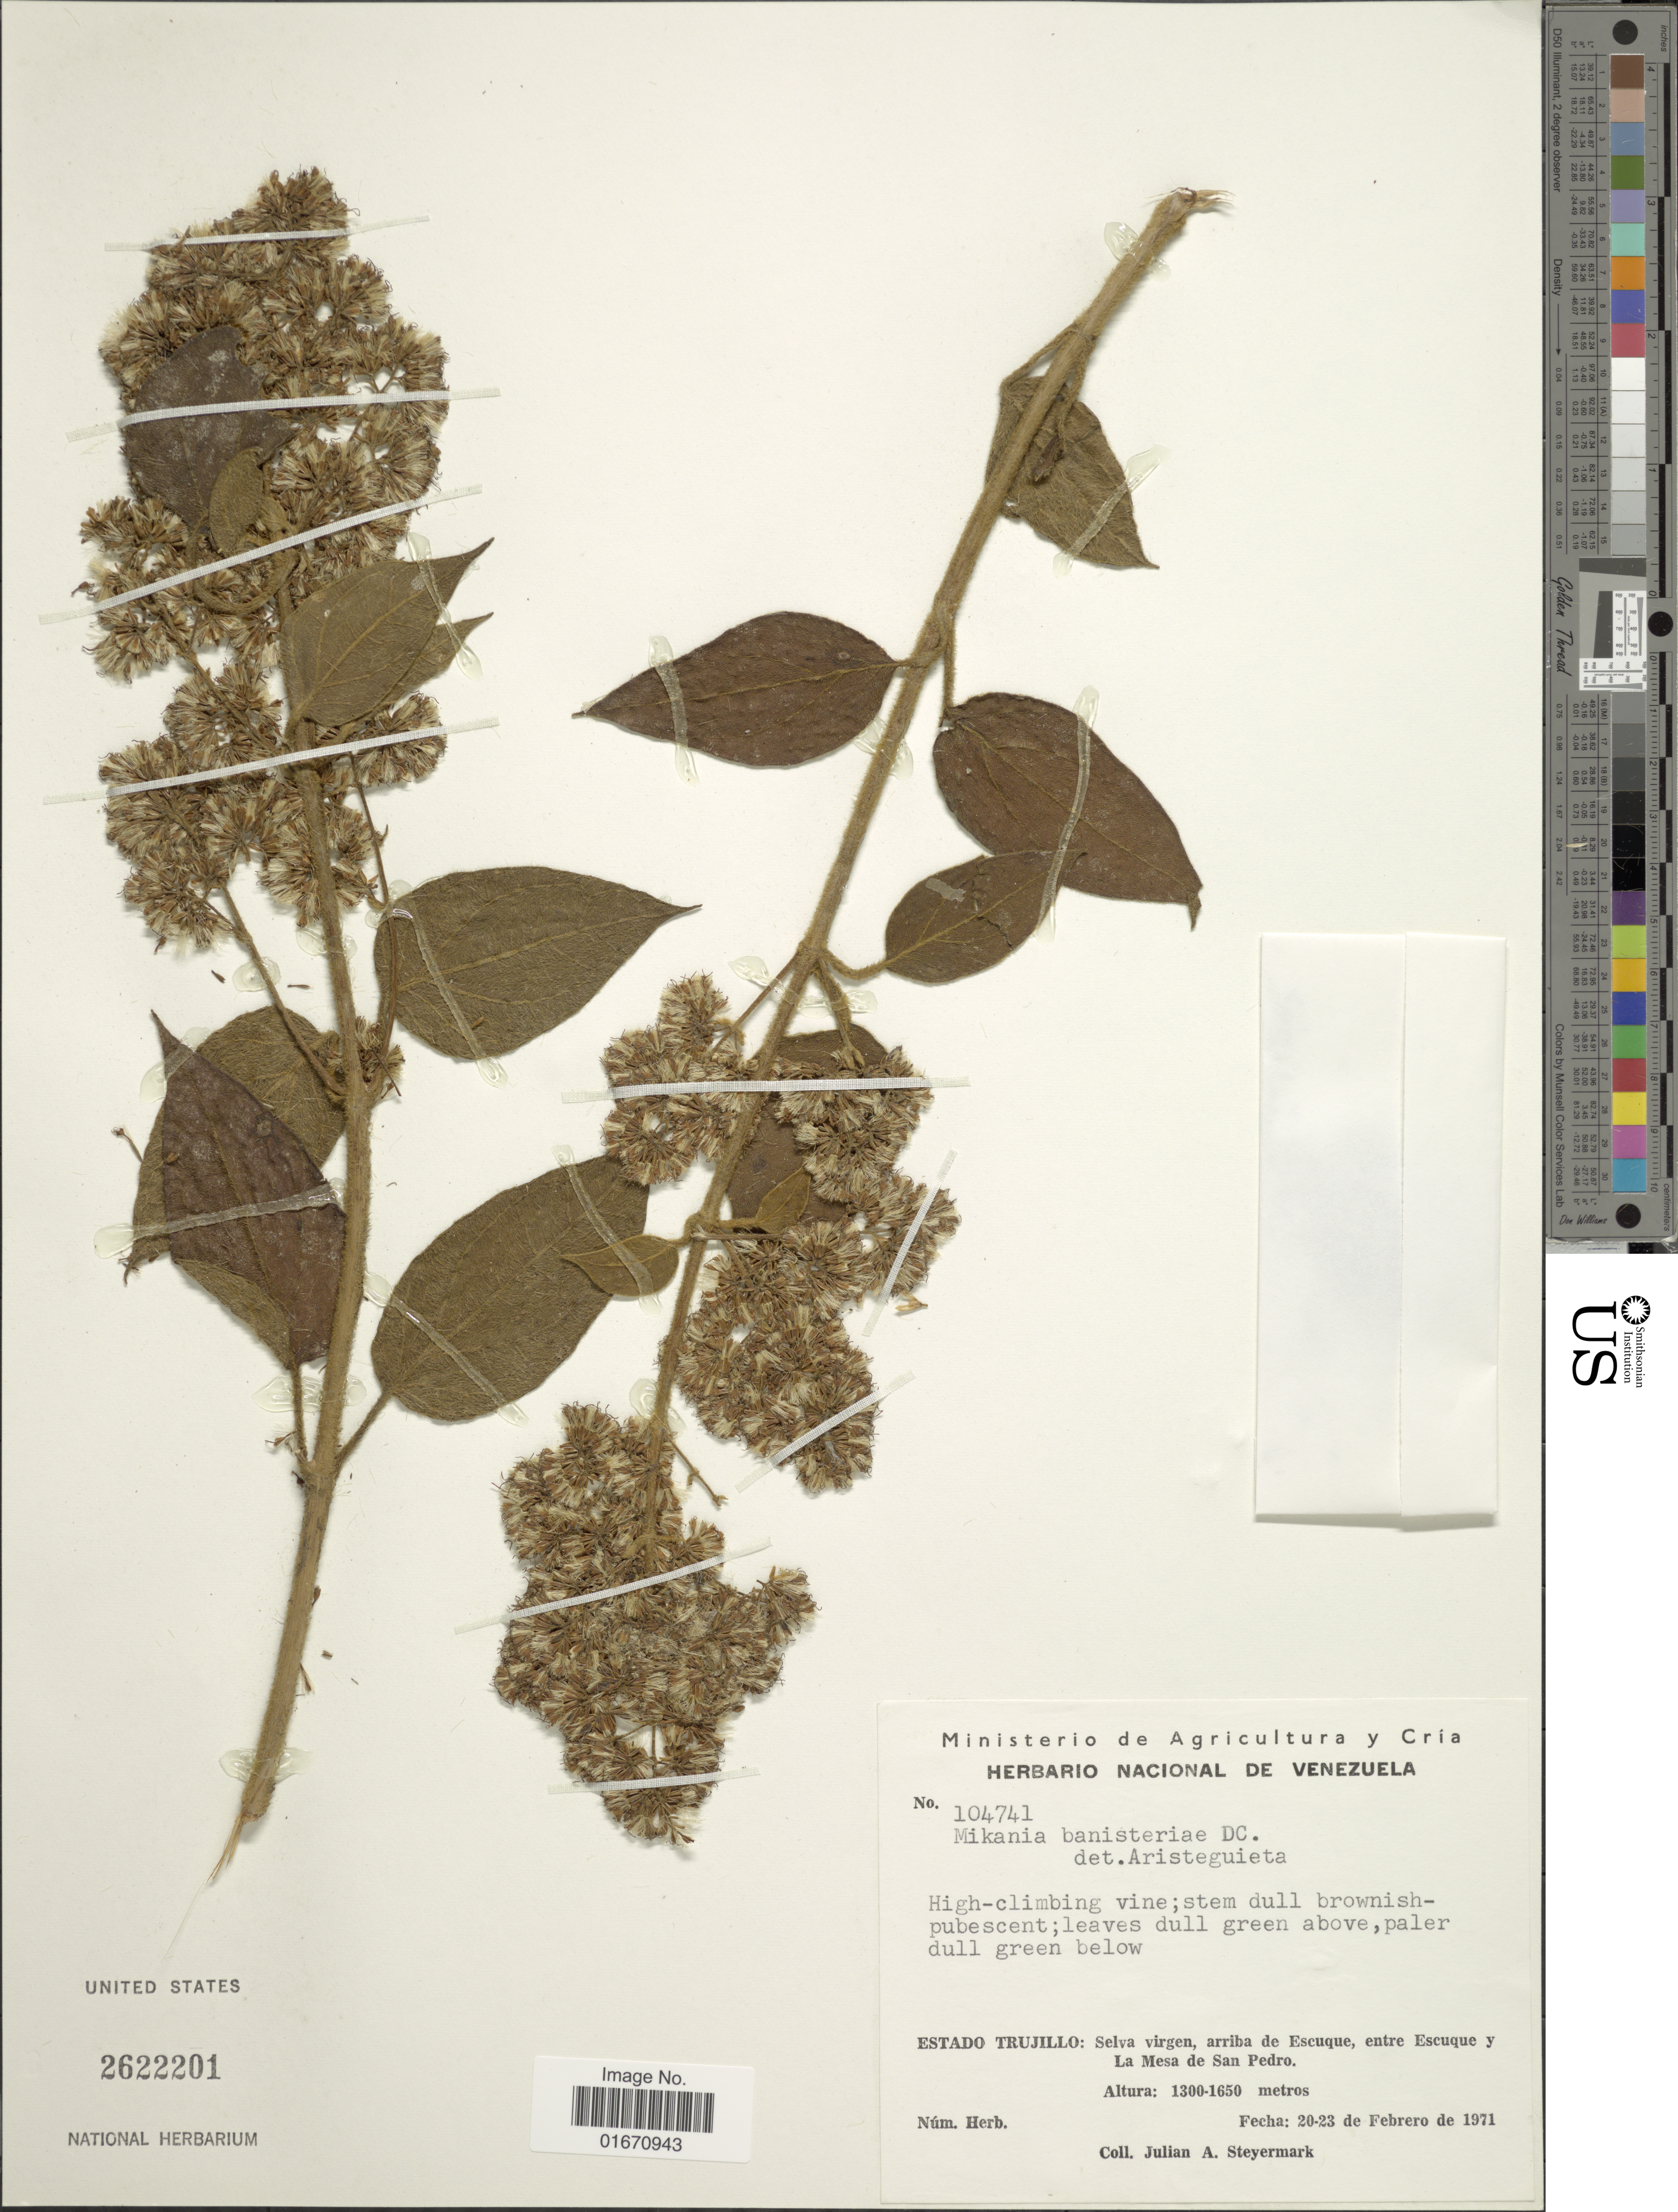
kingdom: Plantae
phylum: Tracheophyta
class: Magnoliopsida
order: Asterales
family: Asteraceae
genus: Mikania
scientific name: Mikania banisteriae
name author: DC.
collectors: J. Steyermark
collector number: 104741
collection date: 1971-02-20/1971-02-23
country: Venezuela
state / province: Trujillo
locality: Arriba de Escuque, entre Escuque y La Mesa de San Pedro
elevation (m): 1300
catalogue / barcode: US 2622201